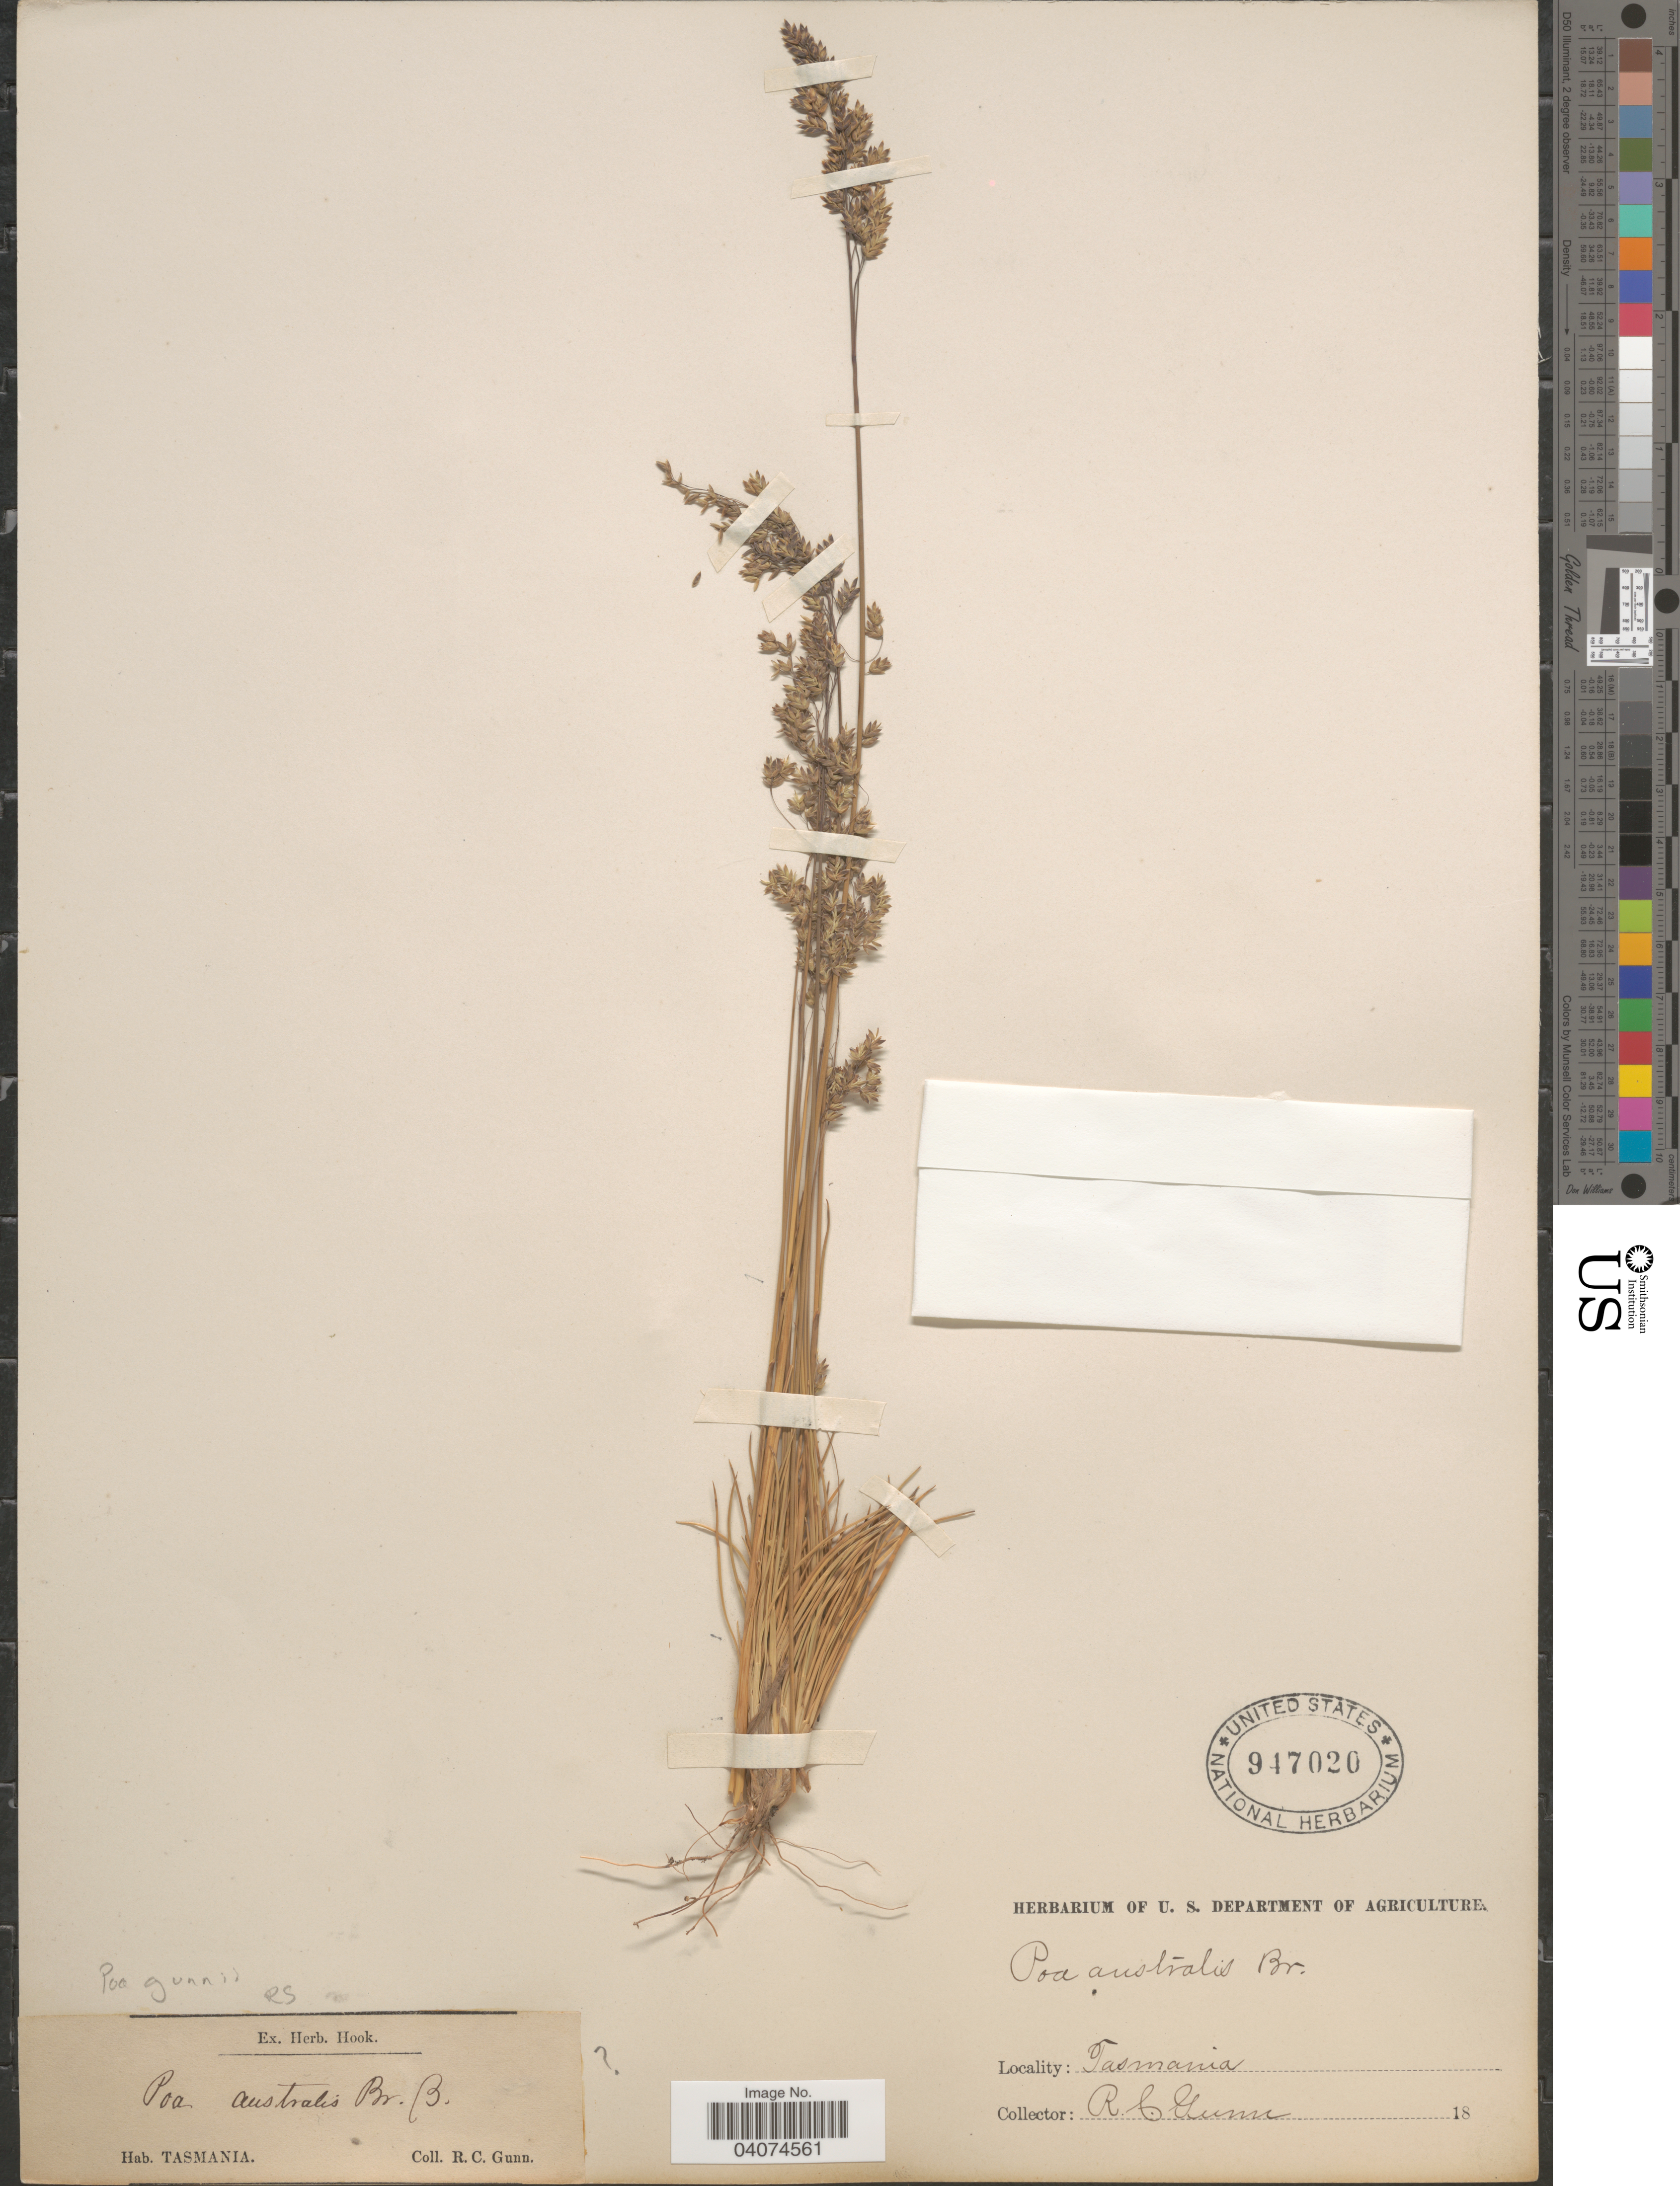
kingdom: Plantae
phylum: Tracheophyta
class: Liliopsida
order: Poales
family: Poaceae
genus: Poa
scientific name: Poa gunnii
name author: Vickery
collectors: R. Gunn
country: Australia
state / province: Tasmania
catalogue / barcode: US 947020